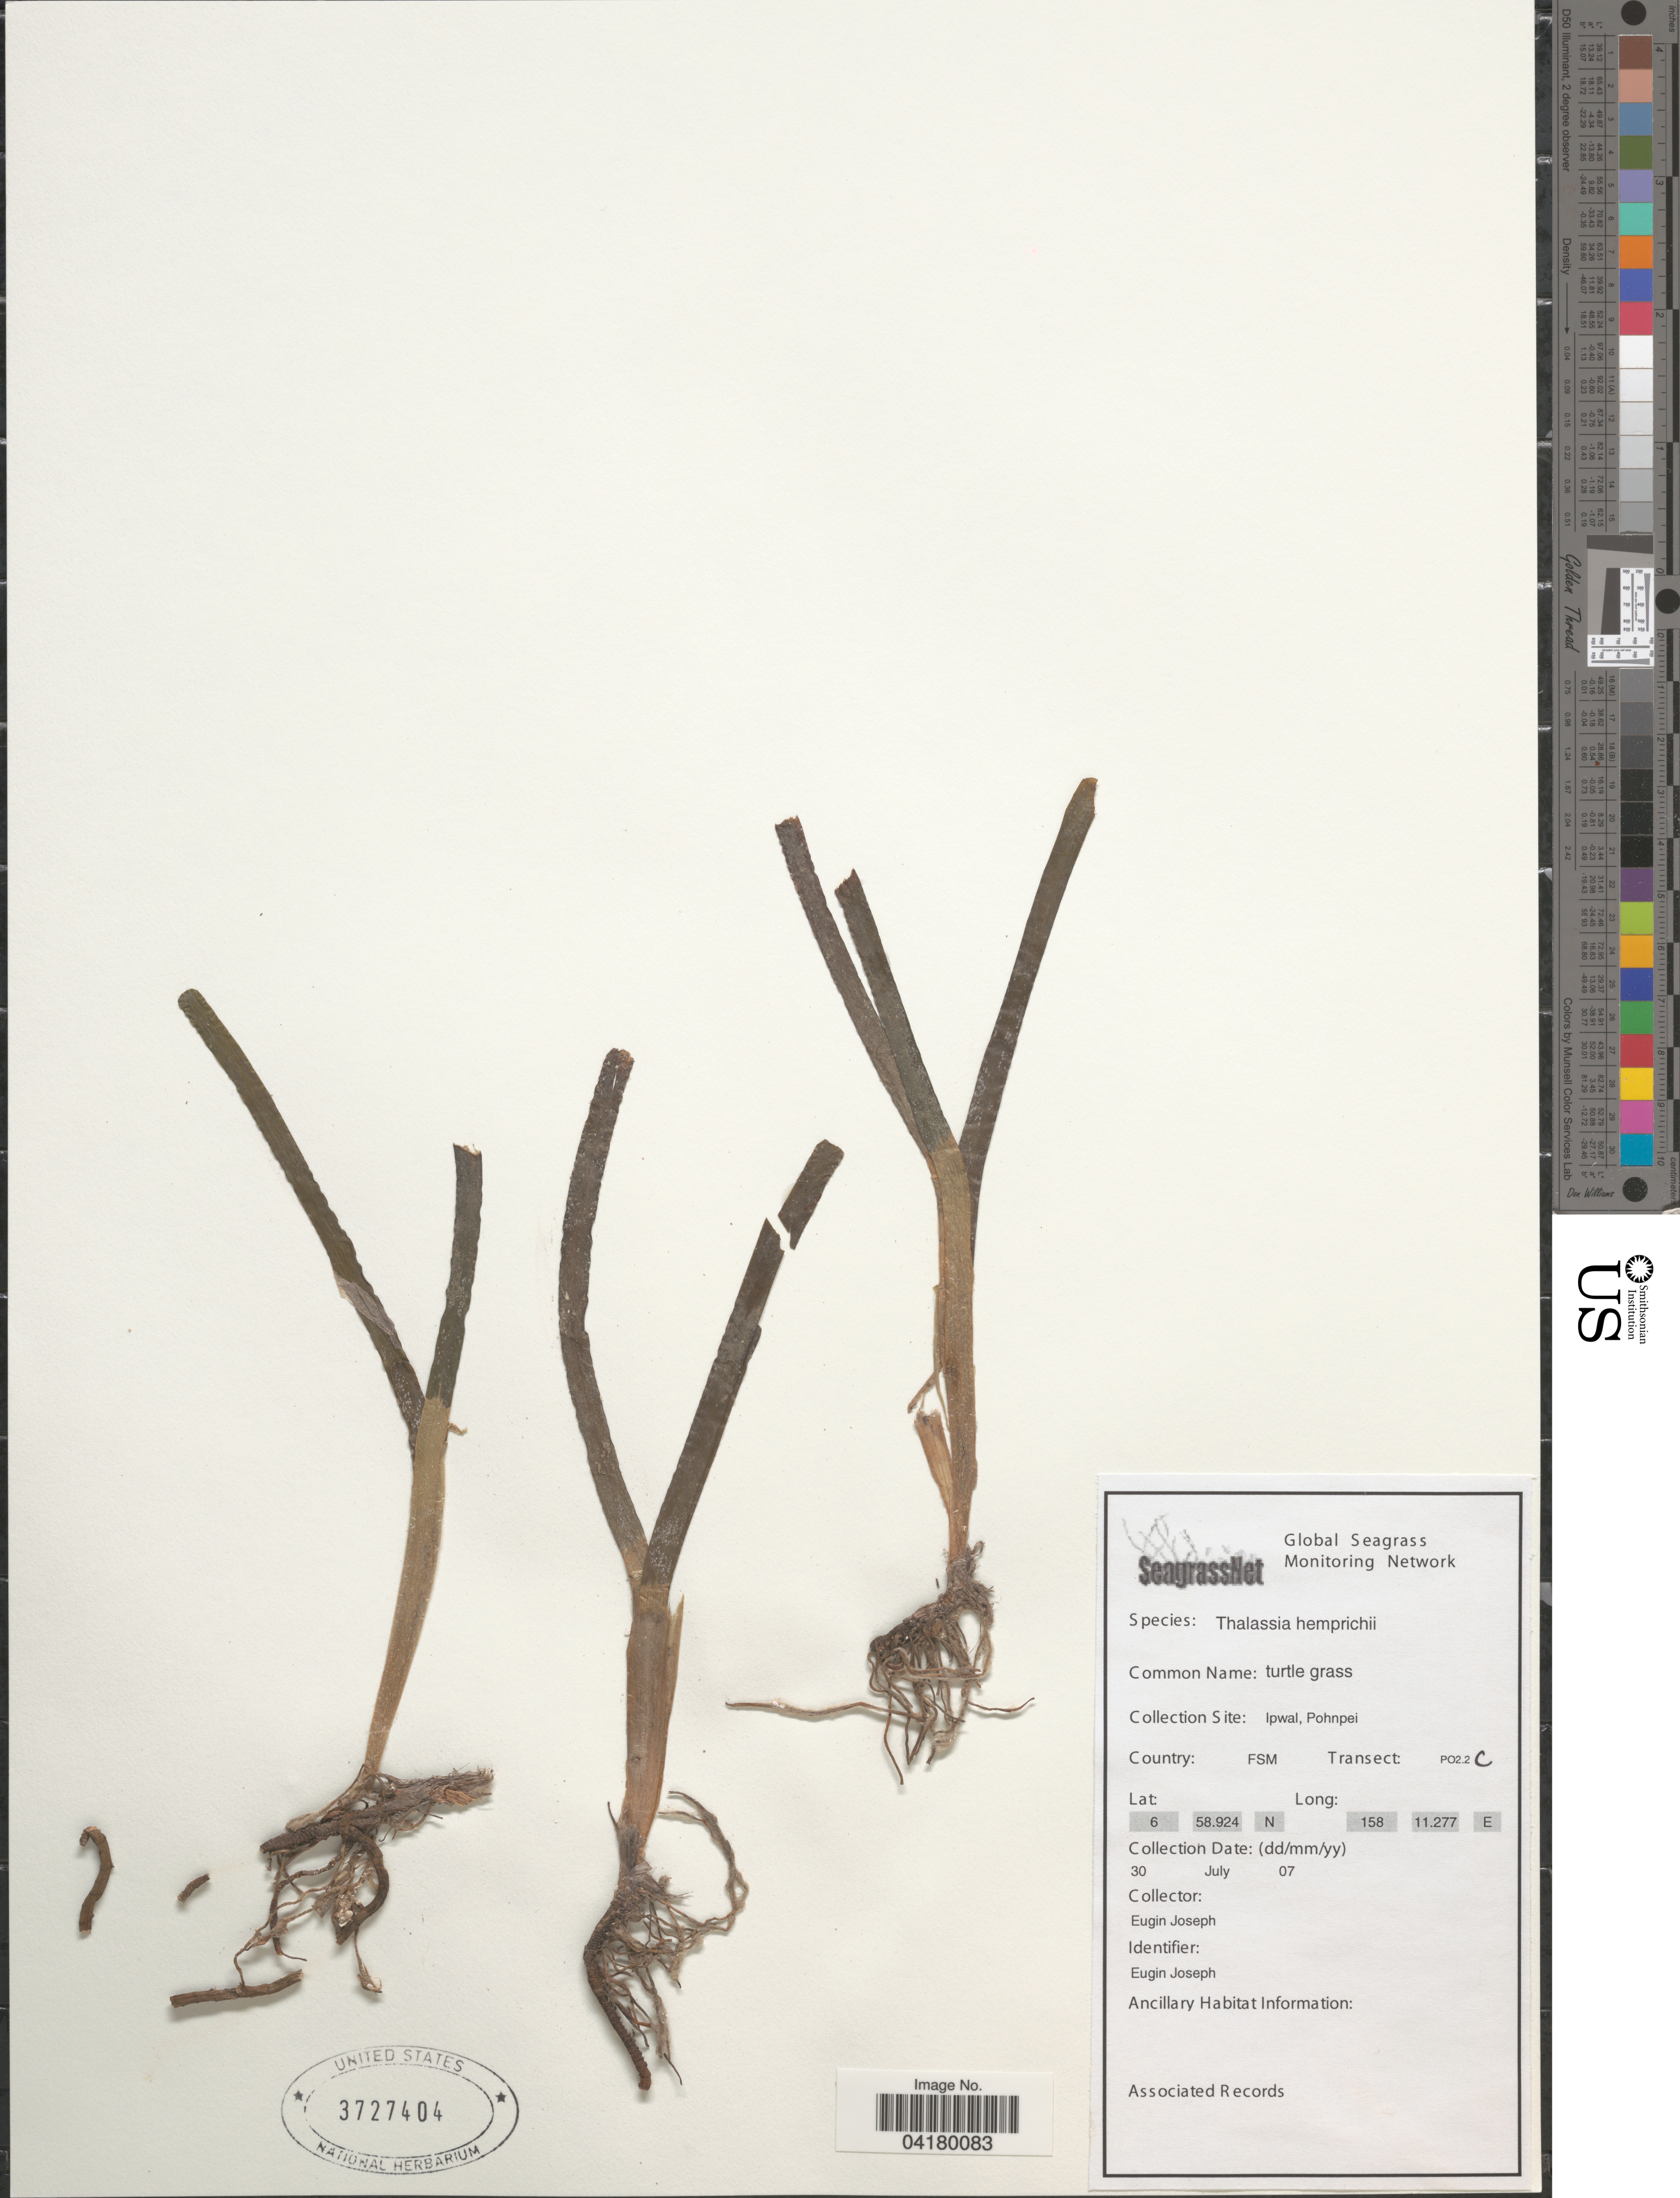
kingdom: Plantae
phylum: Tracheophyta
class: Liliopsida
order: Alismatales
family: Hydrocharitaceae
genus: Thalassia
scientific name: Thalassia hemprichii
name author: Asch.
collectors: E. Joseph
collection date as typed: Transcribed d/m/y: 30/7/7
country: Micronesia, Federated States of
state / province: Pohnpei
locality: Collection Site: Ipwal. Country: FSM. Transect: PO2.2C.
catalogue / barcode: US 3727404